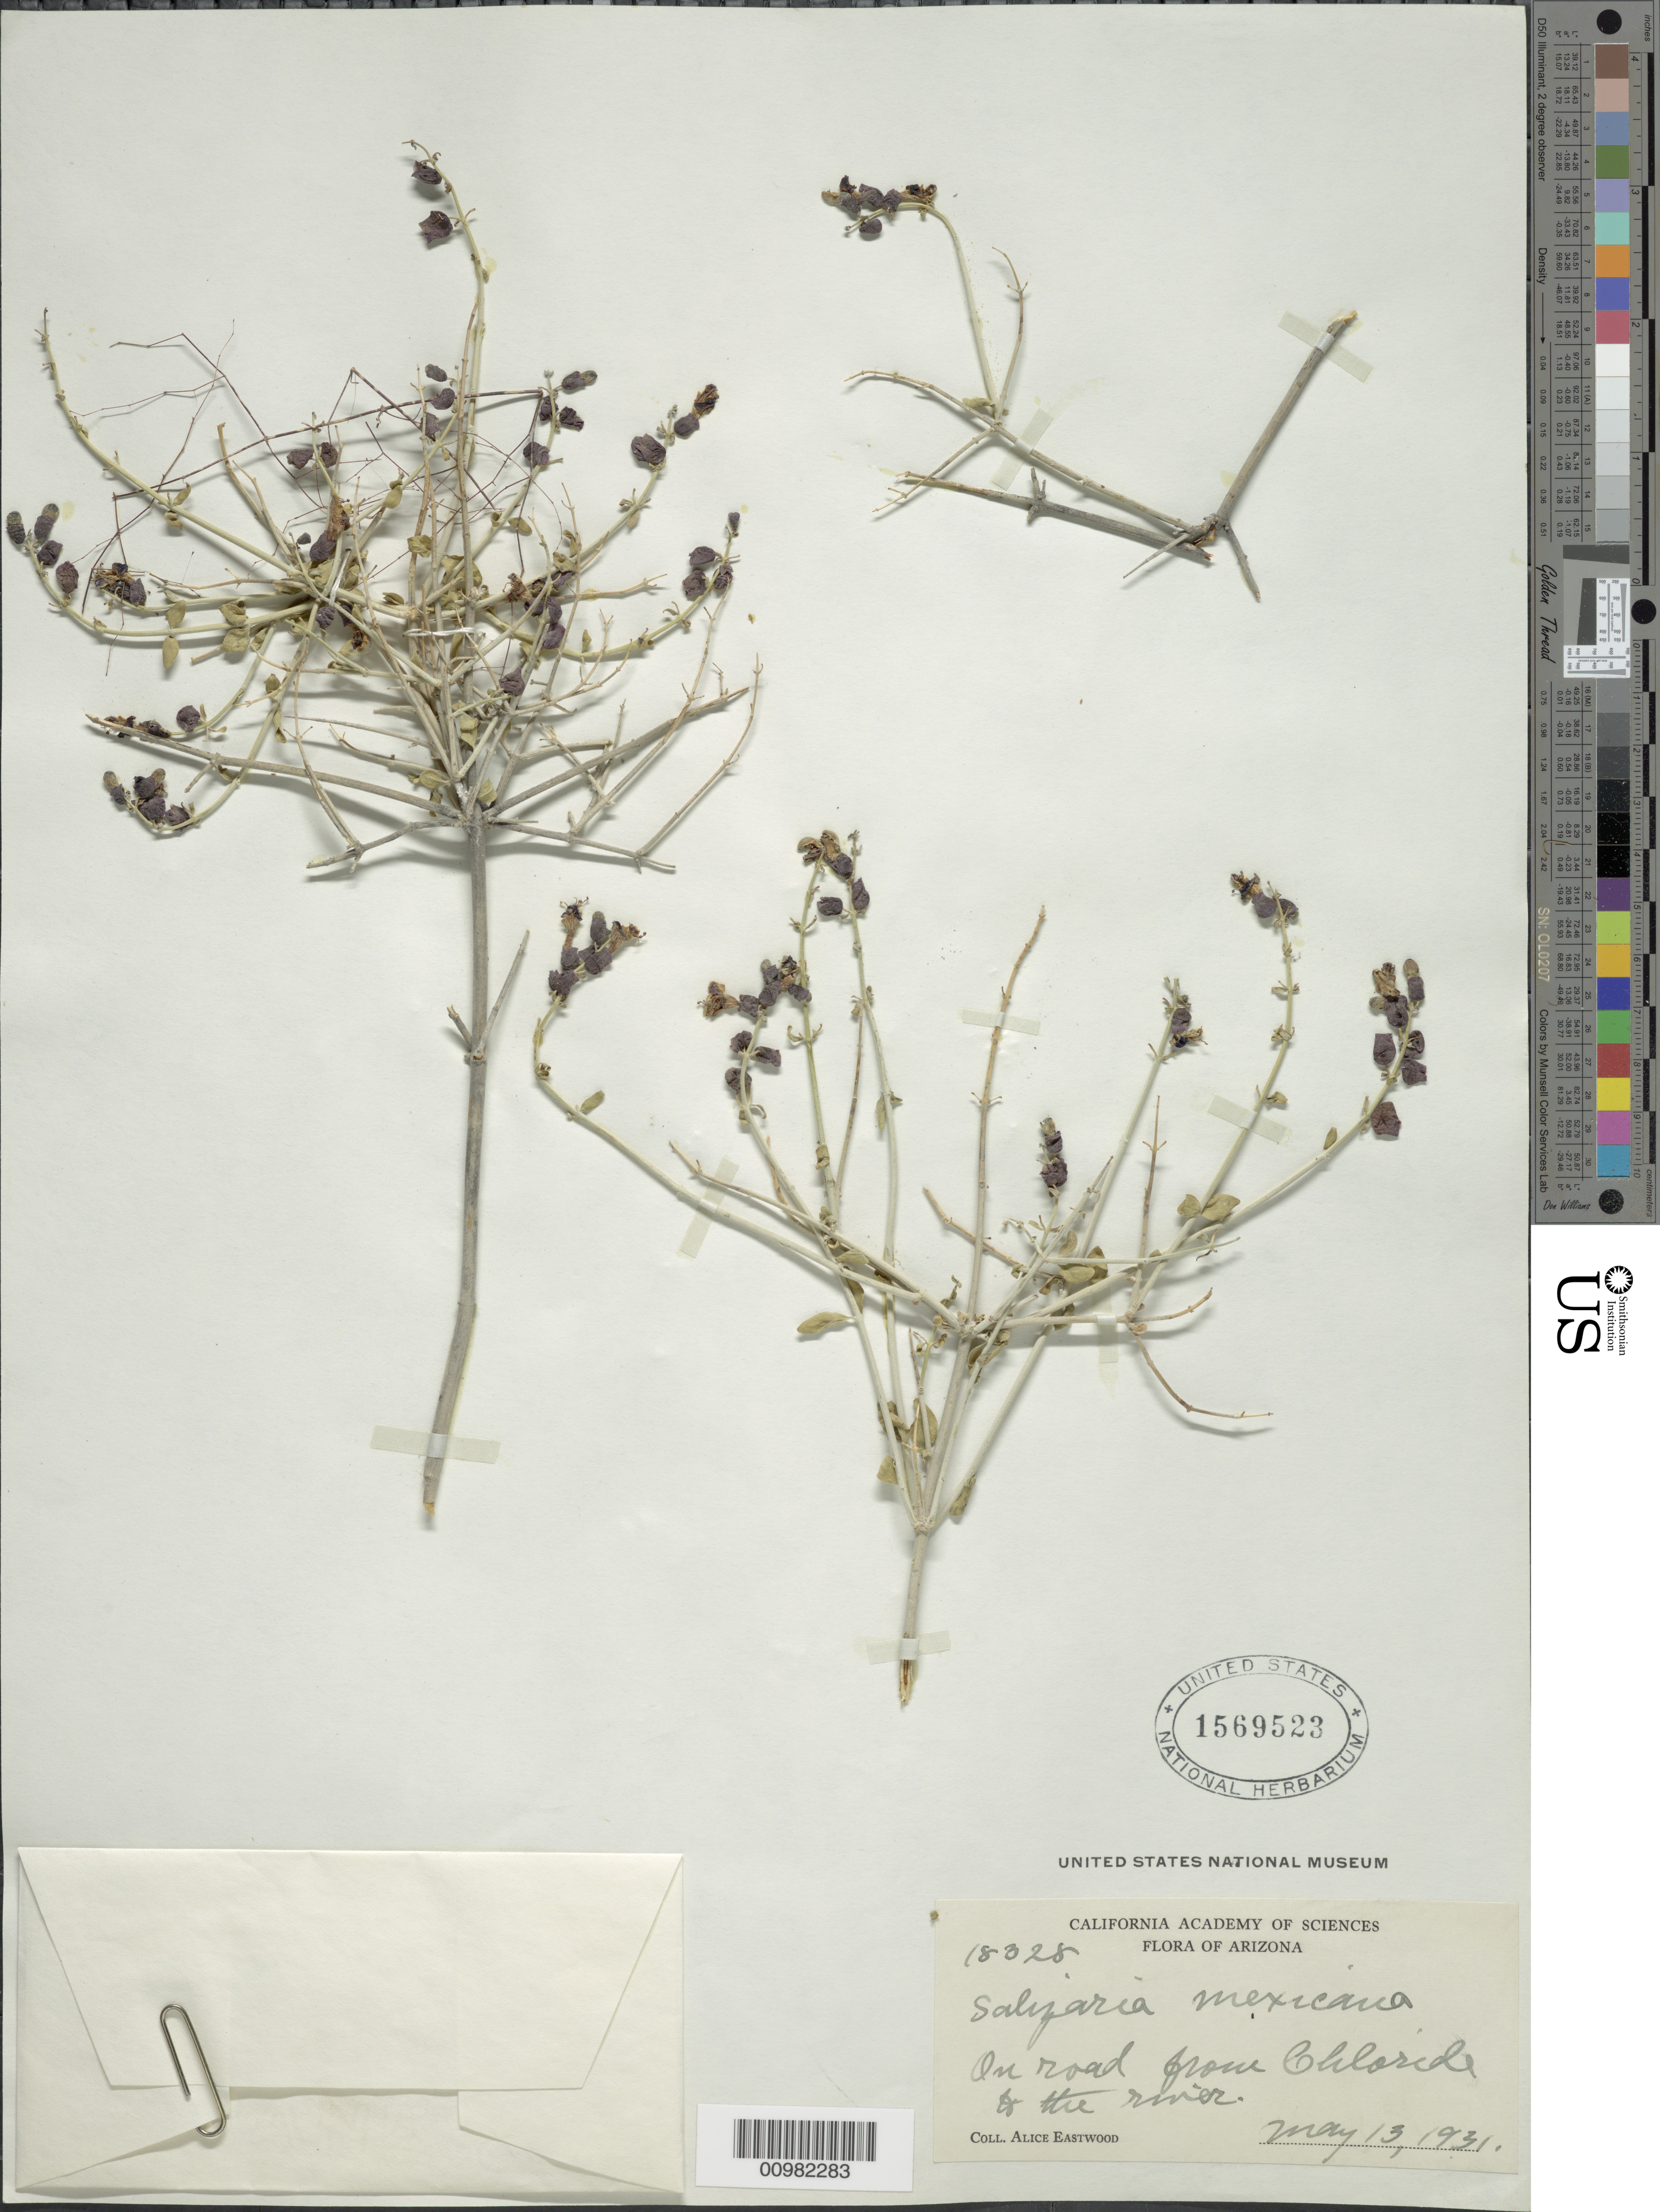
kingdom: Plantae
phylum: Tracheophyta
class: Magnoliopsida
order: Lamiales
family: Lamiaceae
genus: Salazaria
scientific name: Salazaria mexicana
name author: Torr.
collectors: A. Eastwood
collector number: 18328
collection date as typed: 13 May 1931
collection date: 1931-05-13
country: United States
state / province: Arizona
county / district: Mohave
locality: on road from Chloride on the river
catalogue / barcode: US 1569532